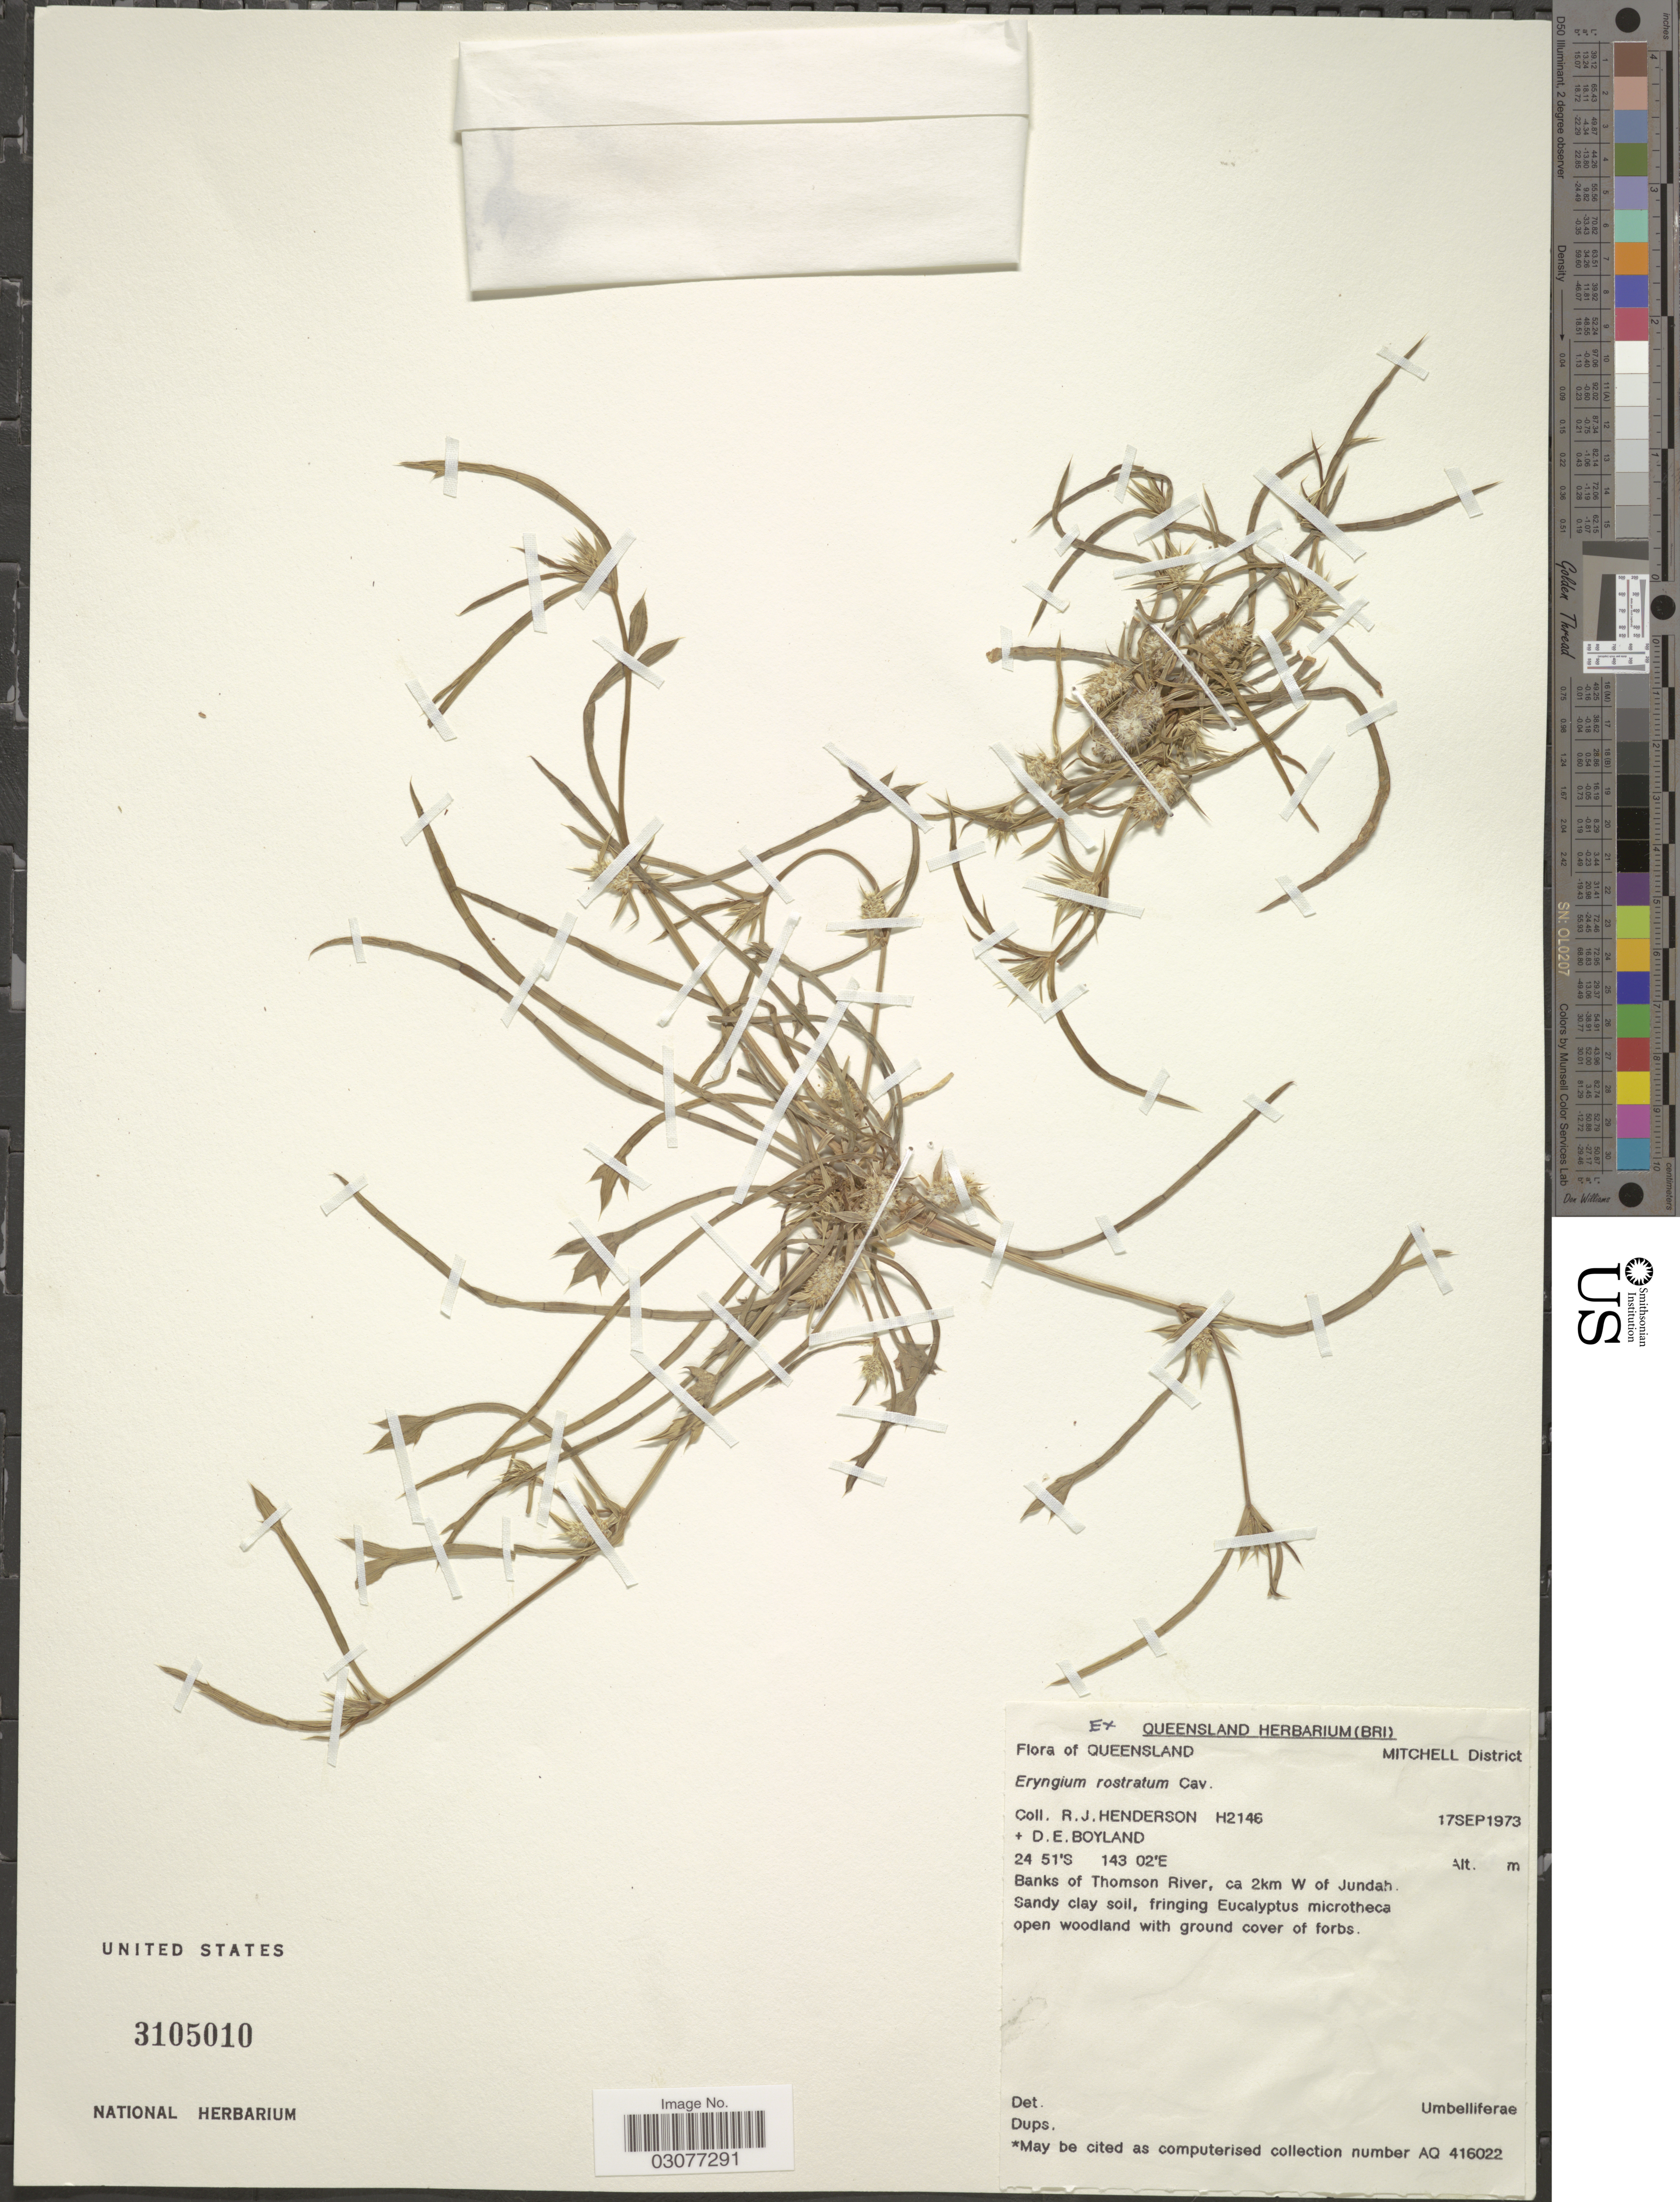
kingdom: Plantae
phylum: Tracheophyta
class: Magnoliopsida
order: Apiales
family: Apiaceae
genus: Eryngium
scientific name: Eryngium rostratum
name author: Cav.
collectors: R. Henderson & D. Boyland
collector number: H2146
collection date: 1973-09-17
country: Australia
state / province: Queensland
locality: Mitchell District, Banks of Thomson River, ca 2km W of Jundah.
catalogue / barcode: US 3105010